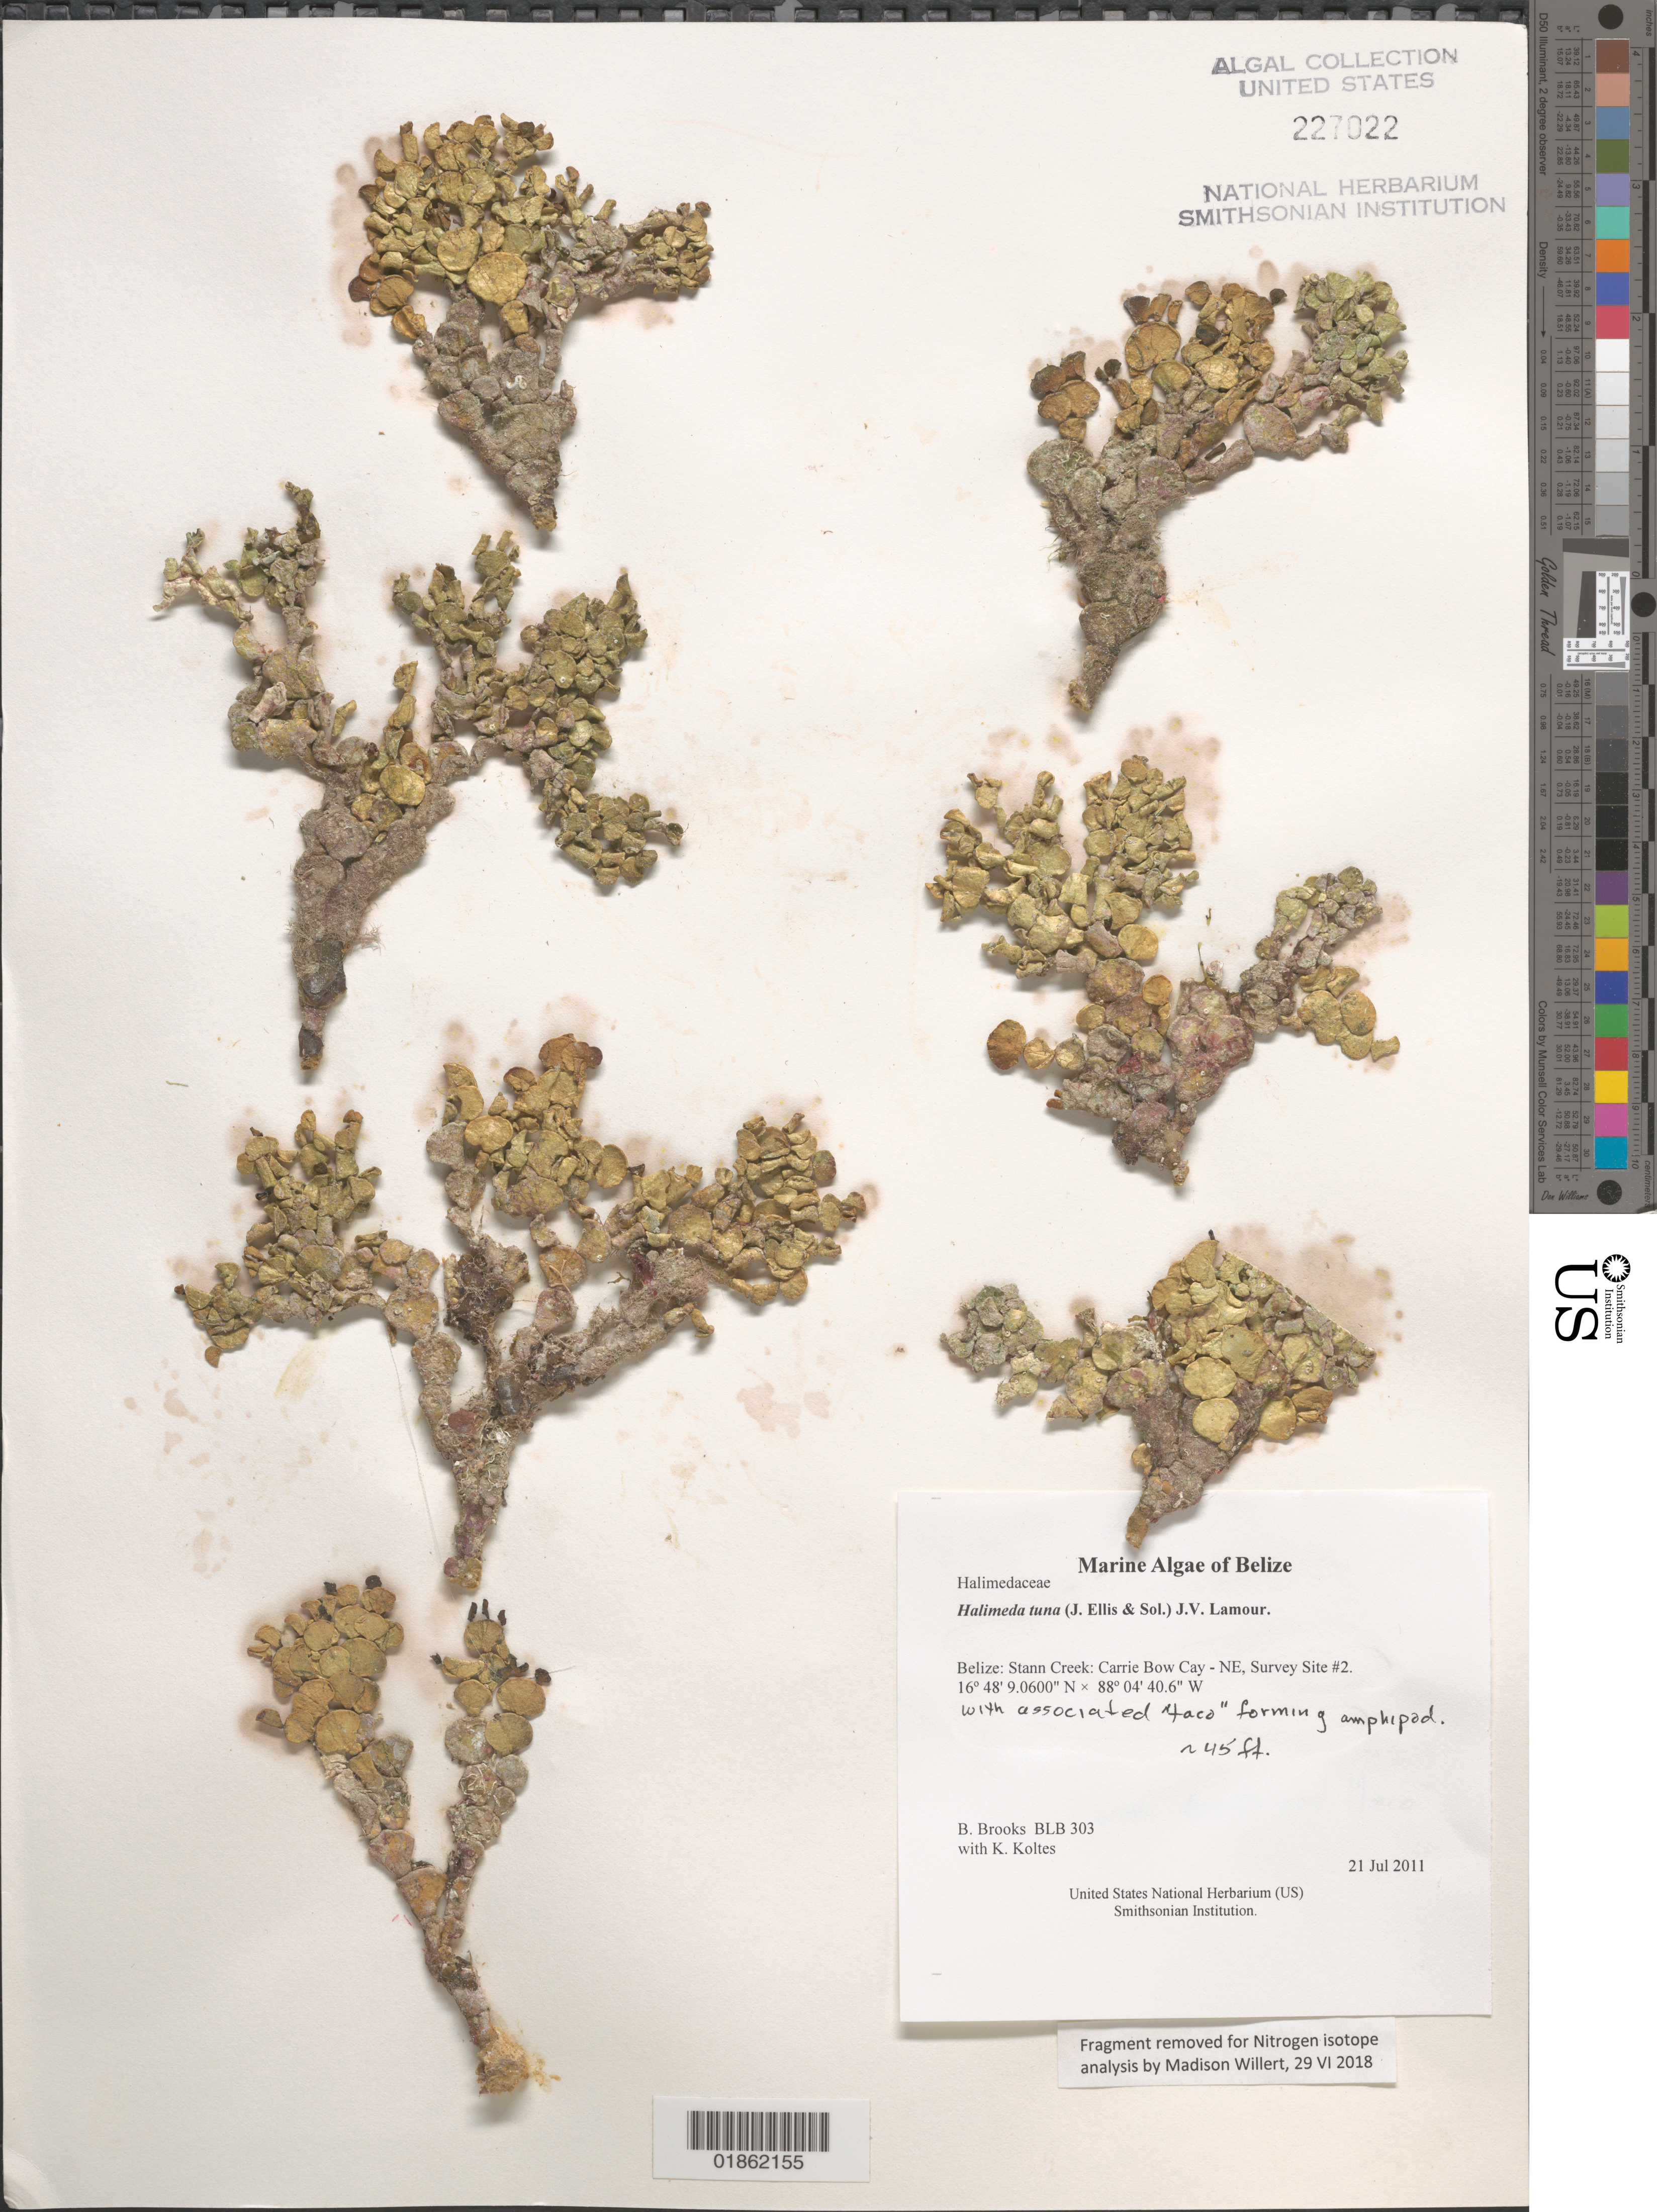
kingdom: Plantae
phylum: Chlorophyta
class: Ulvophyceae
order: Bryopsidales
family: Halimedaceae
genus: Halimeda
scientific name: Halimeda tuna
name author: (J. Ellis & Sol.) J.V.Lamouroux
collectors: B. Brooks & K. Koltes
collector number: BLB 303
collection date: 2011-07-21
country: Belize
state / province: Stann Creek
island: Carrie Bow Cay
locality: Carrie Bow Cay - NE, Survey Site #2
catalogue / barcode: US 227022